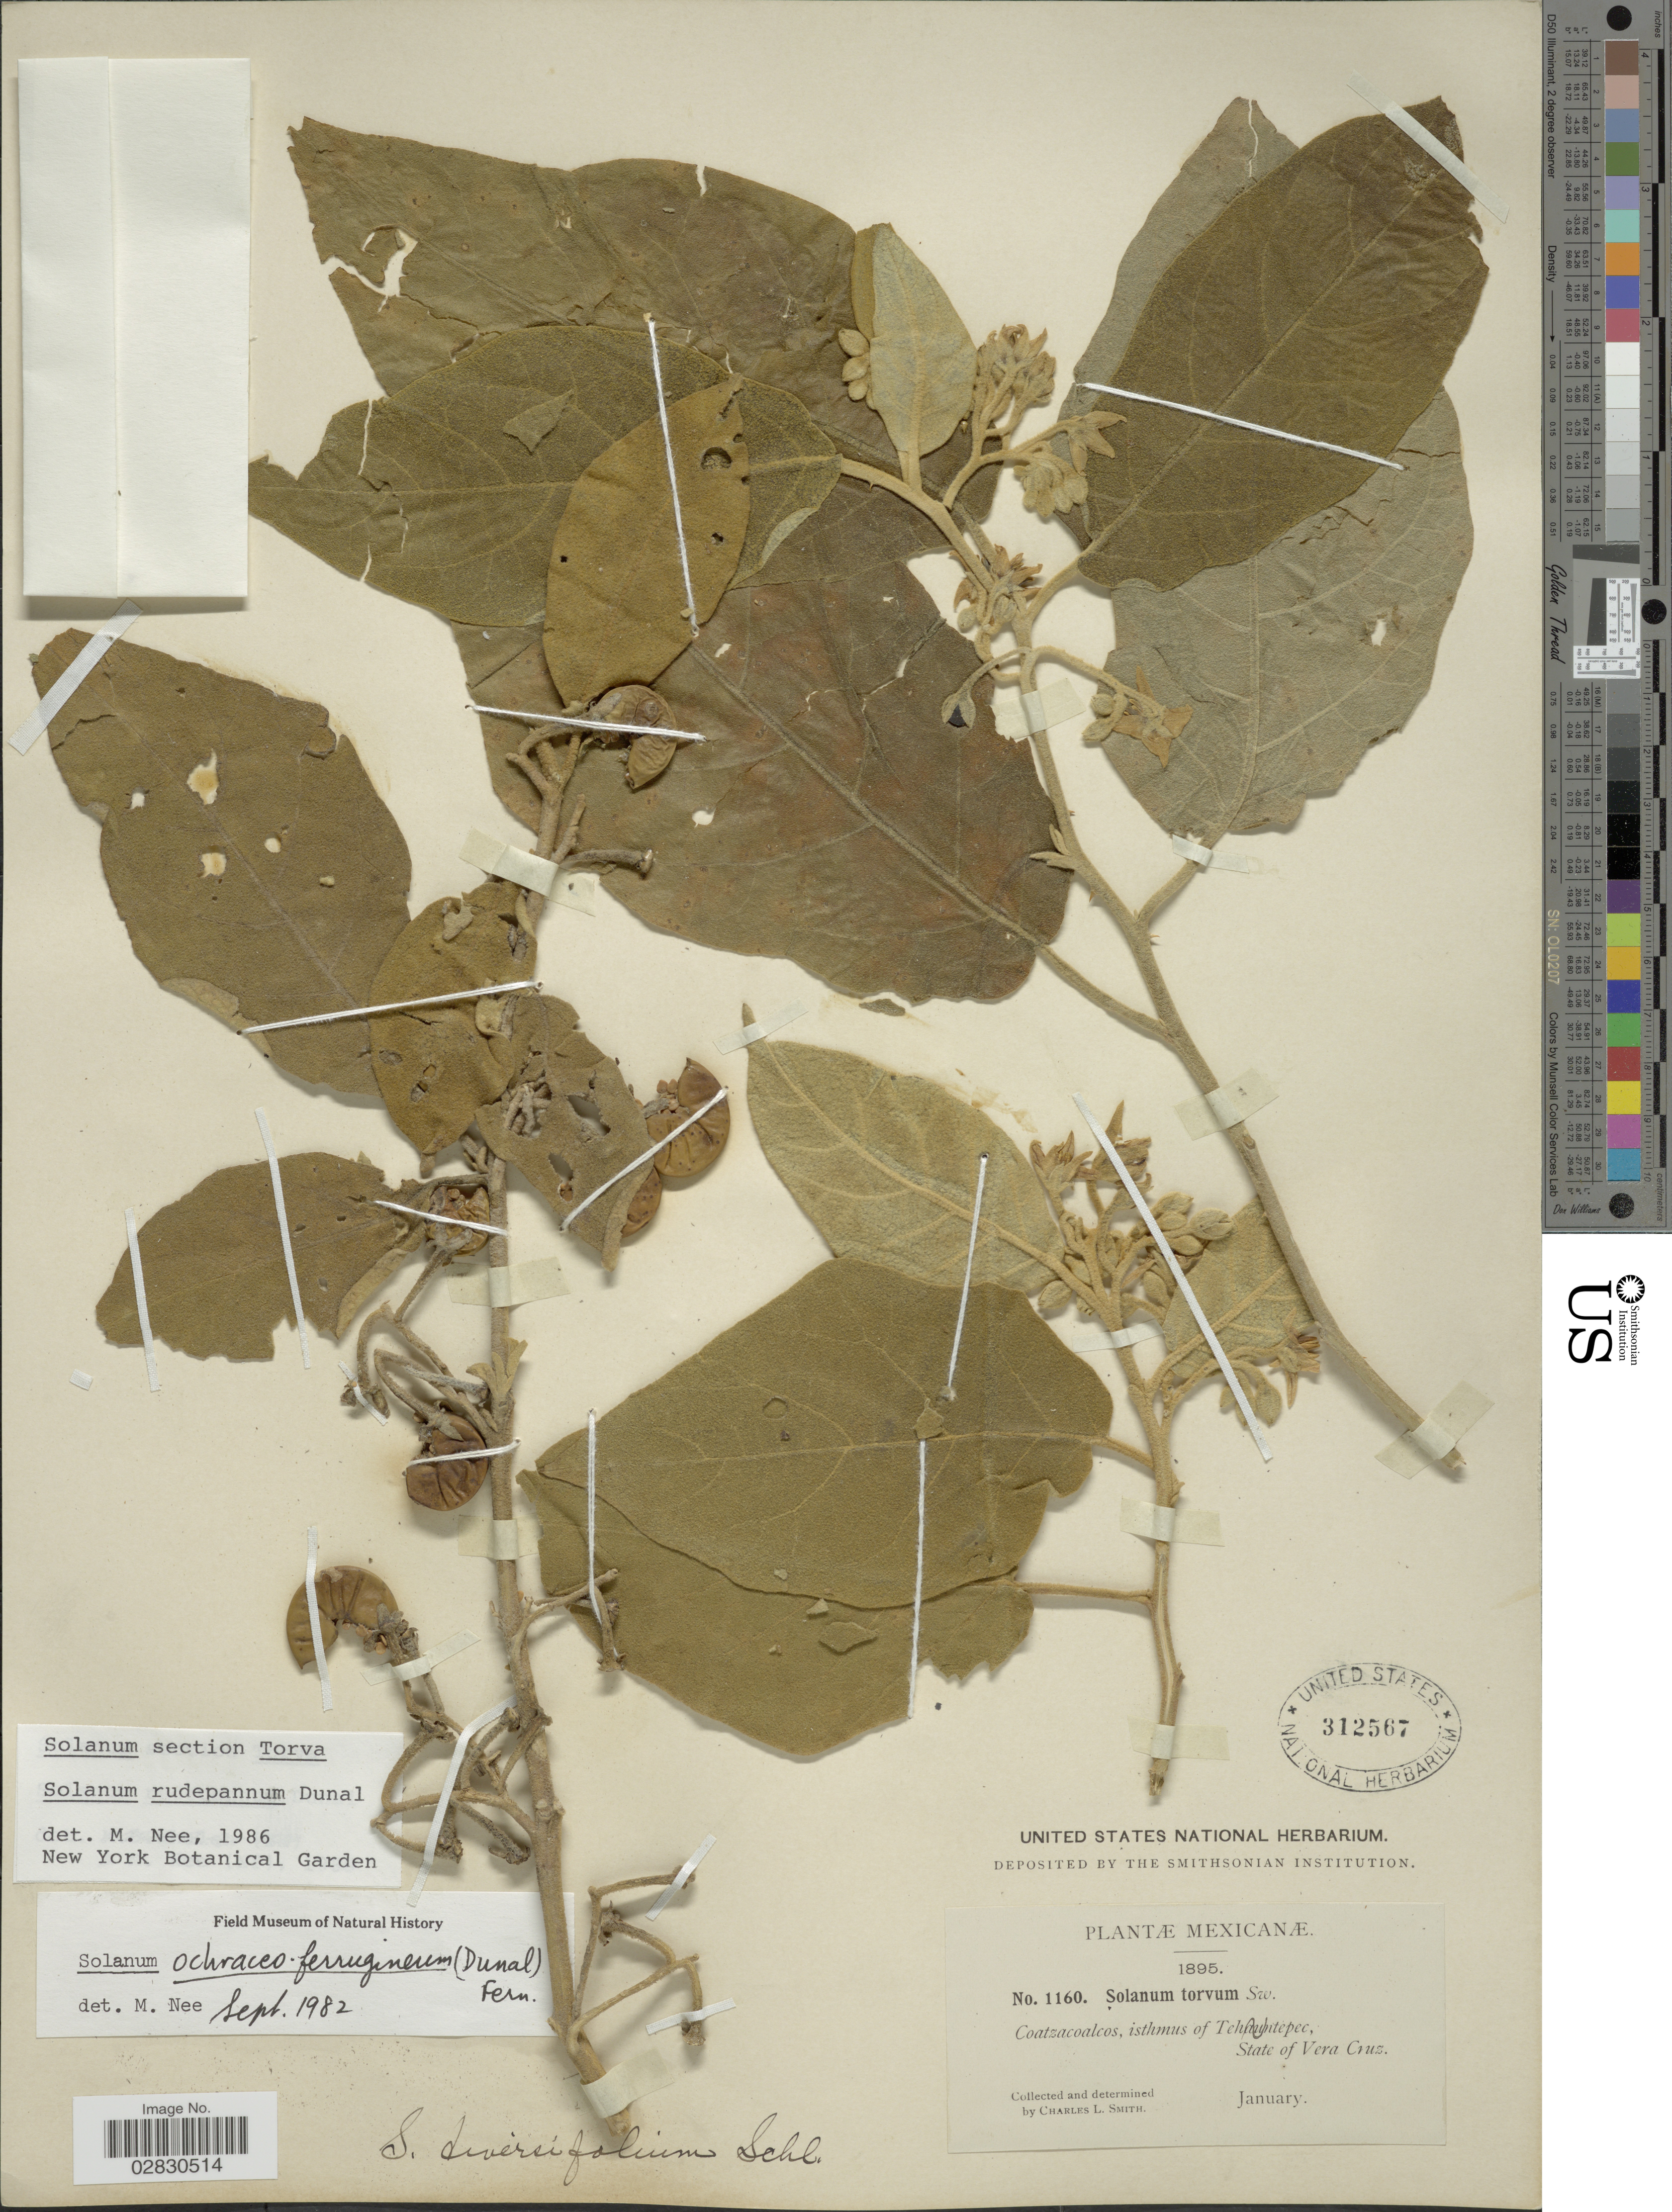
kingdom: Plantae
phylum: Tracheophyta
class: Magnoliopsida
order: Solanales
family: Solanaceae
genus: Solanum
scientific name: Solanum rudepannum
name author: Dunal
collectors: C. L. Smith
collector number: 1160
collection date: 1895-01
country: Mexico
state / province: Veracruz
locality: Coatzacoalcos, isthmus of Tehauntepec [unsure placement], State of Vera Cruz.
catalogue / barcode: US 312567